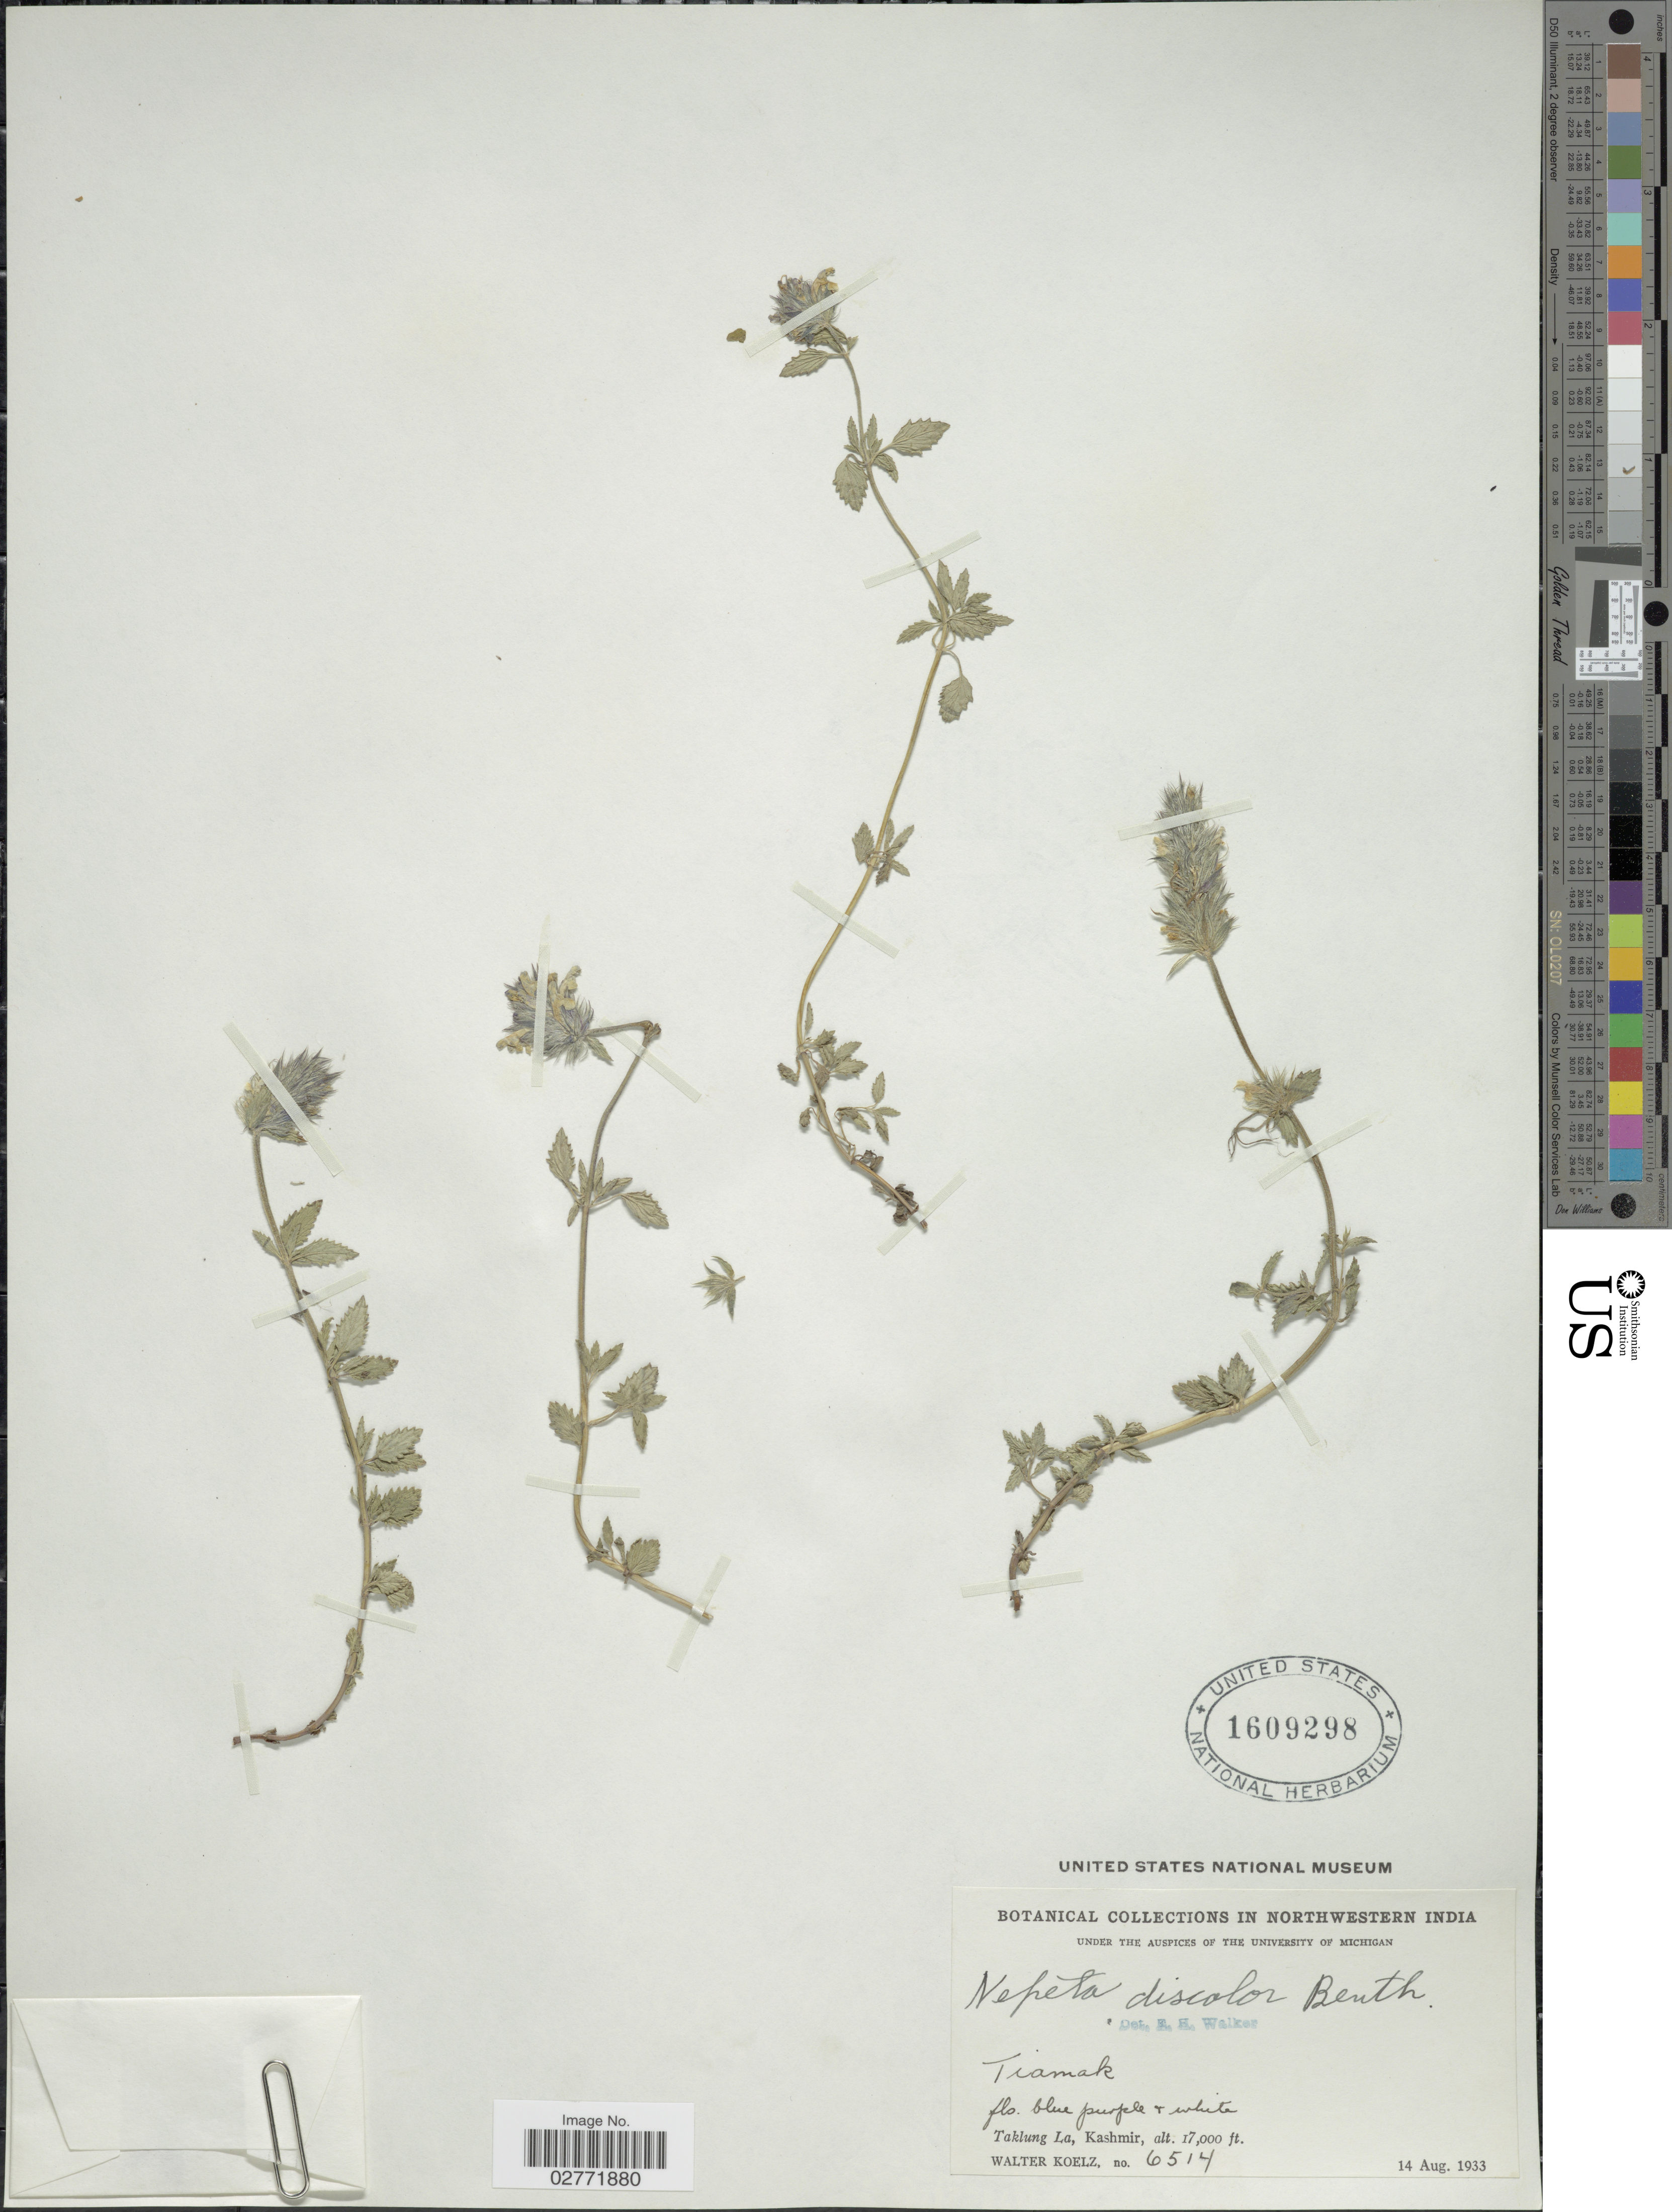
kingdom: Plantae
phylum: Tracheophyta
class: Magnoliopsida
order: Lamiales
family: Lamiaceae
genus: Nepeta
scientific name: Nepeta discolor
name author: Royle ex Benth.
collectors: W. N. Koelz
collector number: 6514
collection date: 1933-08-14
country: India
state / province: Jammu and Kashmir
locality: Northwestern India, Taklung La, Kashmir, Tiamak.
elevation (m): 5182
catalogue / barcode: US 1609298